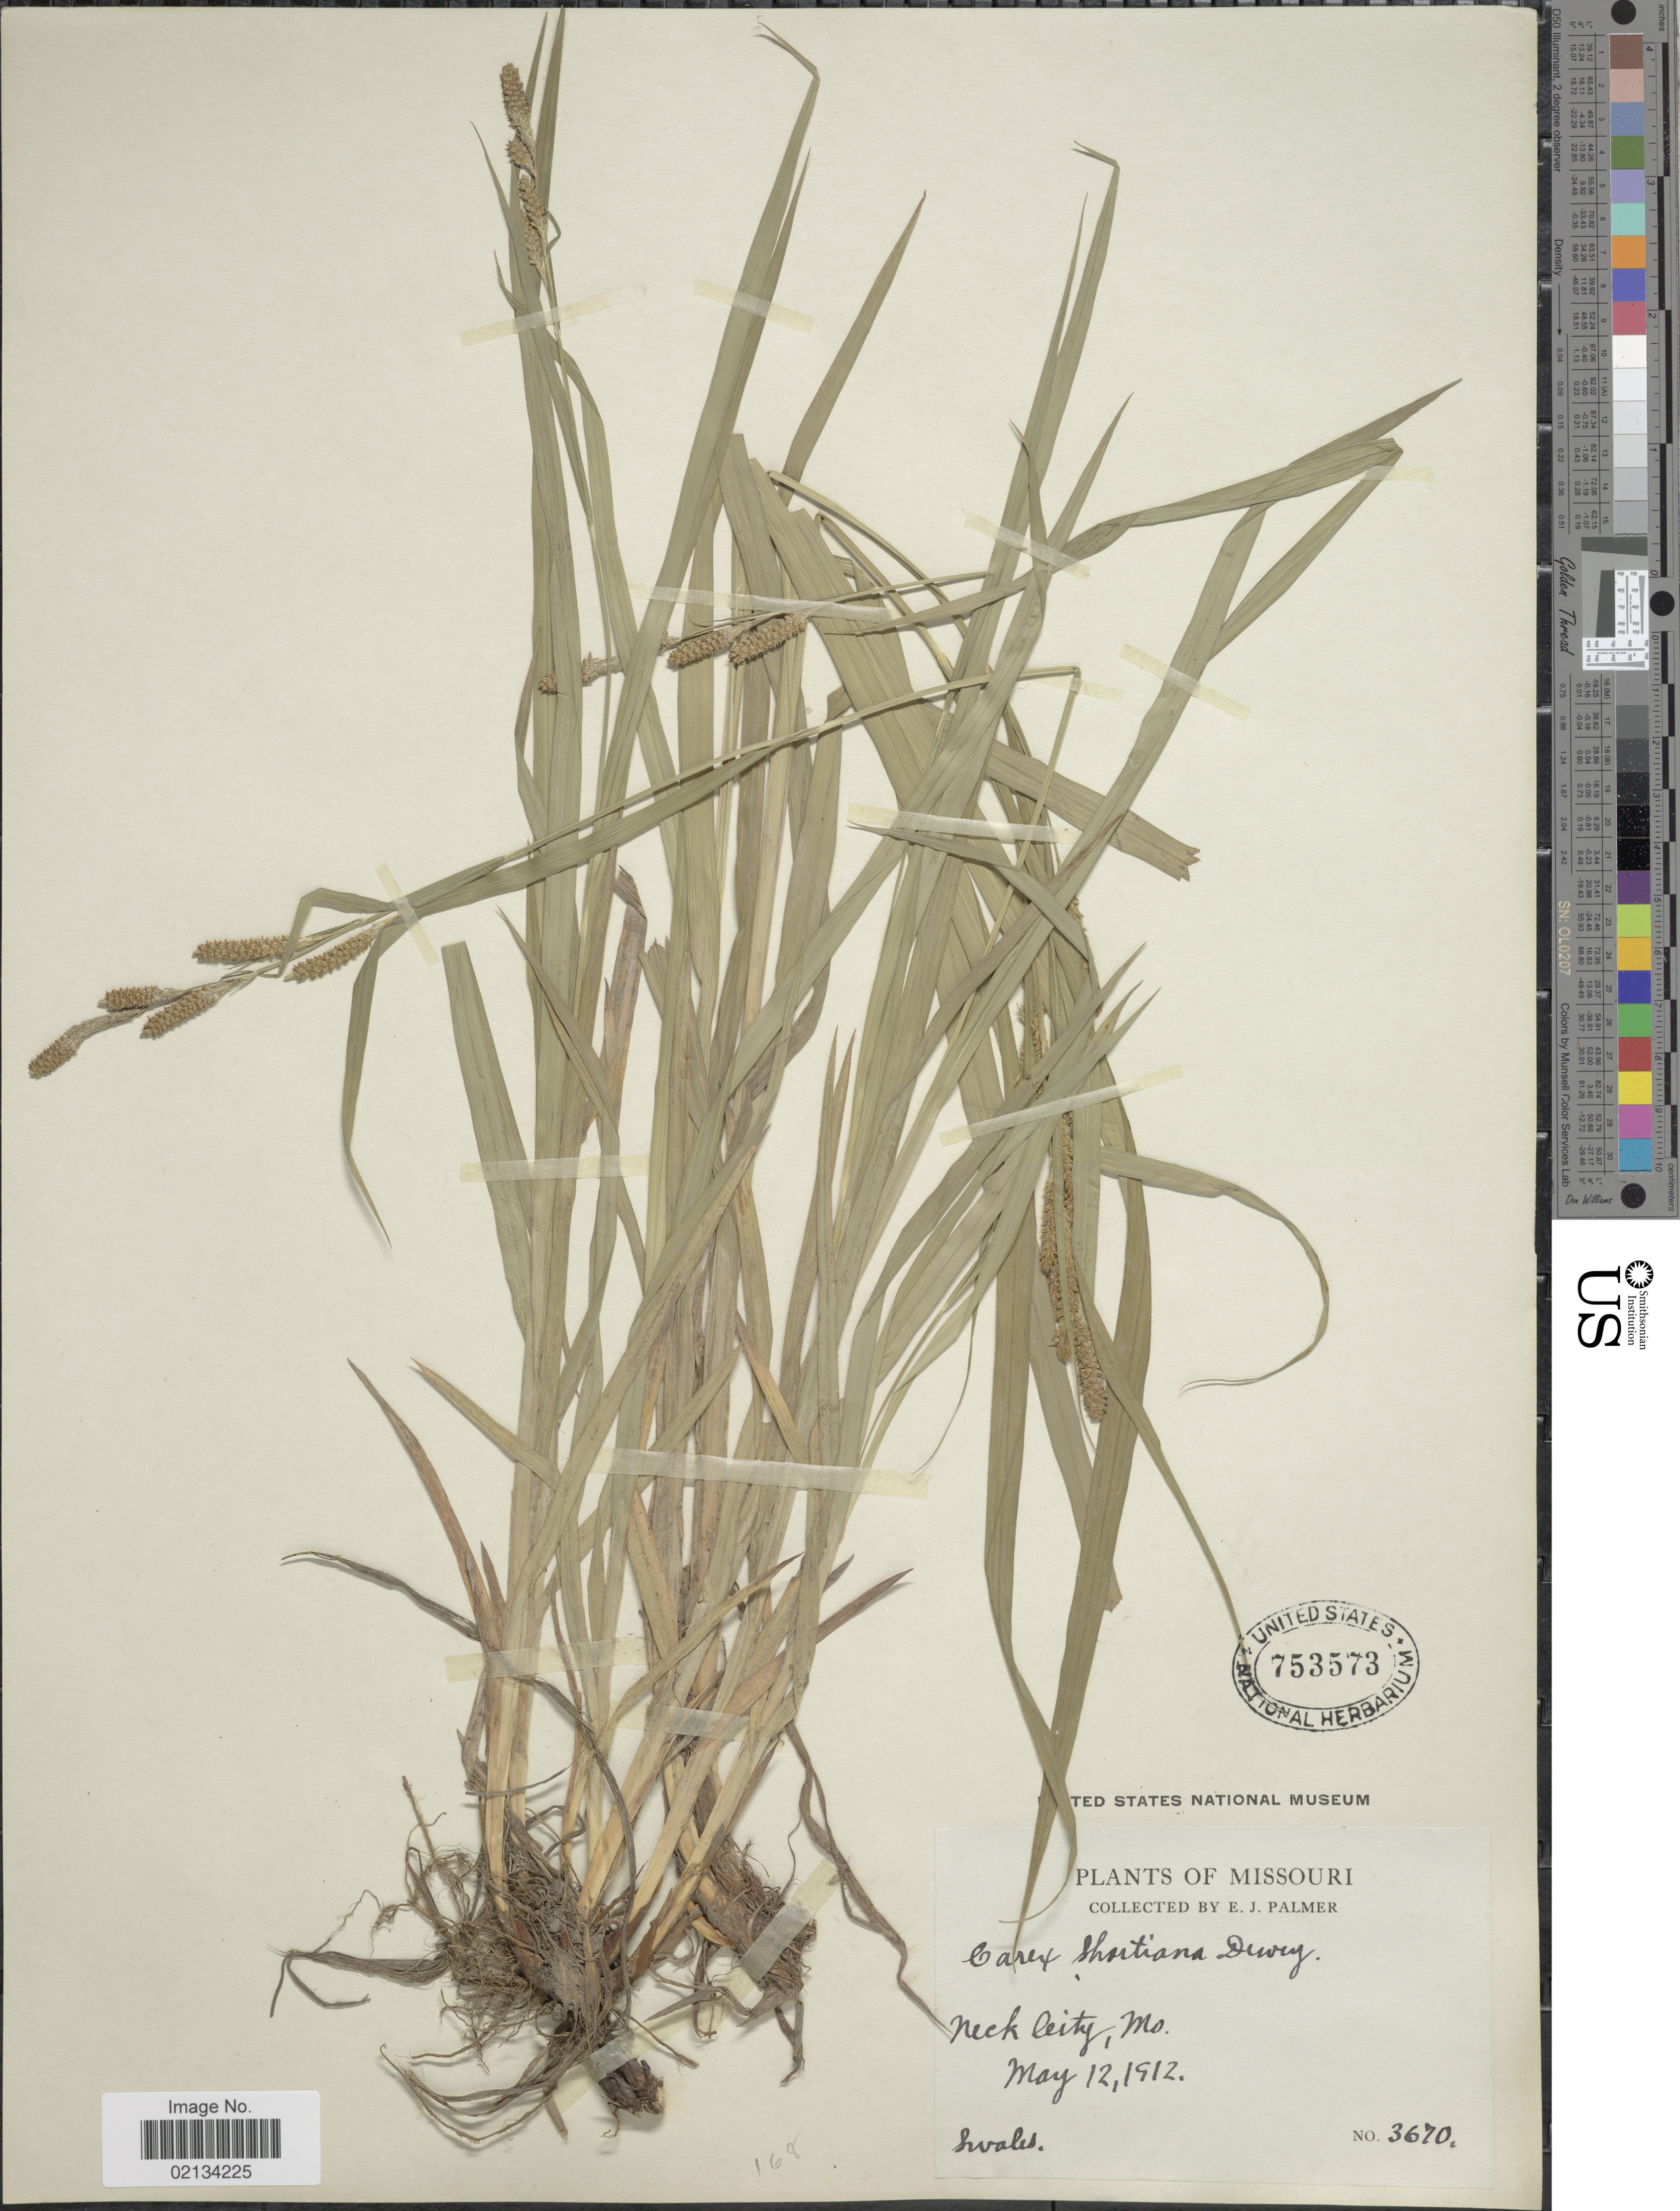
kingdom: Plantae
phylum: Tracheophyta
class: Liliopsida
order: Poales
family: Cyperaceae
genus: Carex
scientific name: Carex shortiana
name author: Dewey & Torr.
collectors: E. J. Palmer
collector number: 3670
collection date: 1912-05-12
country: United States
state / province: Missouri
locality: Neck City, swales.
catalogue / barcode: US 753573